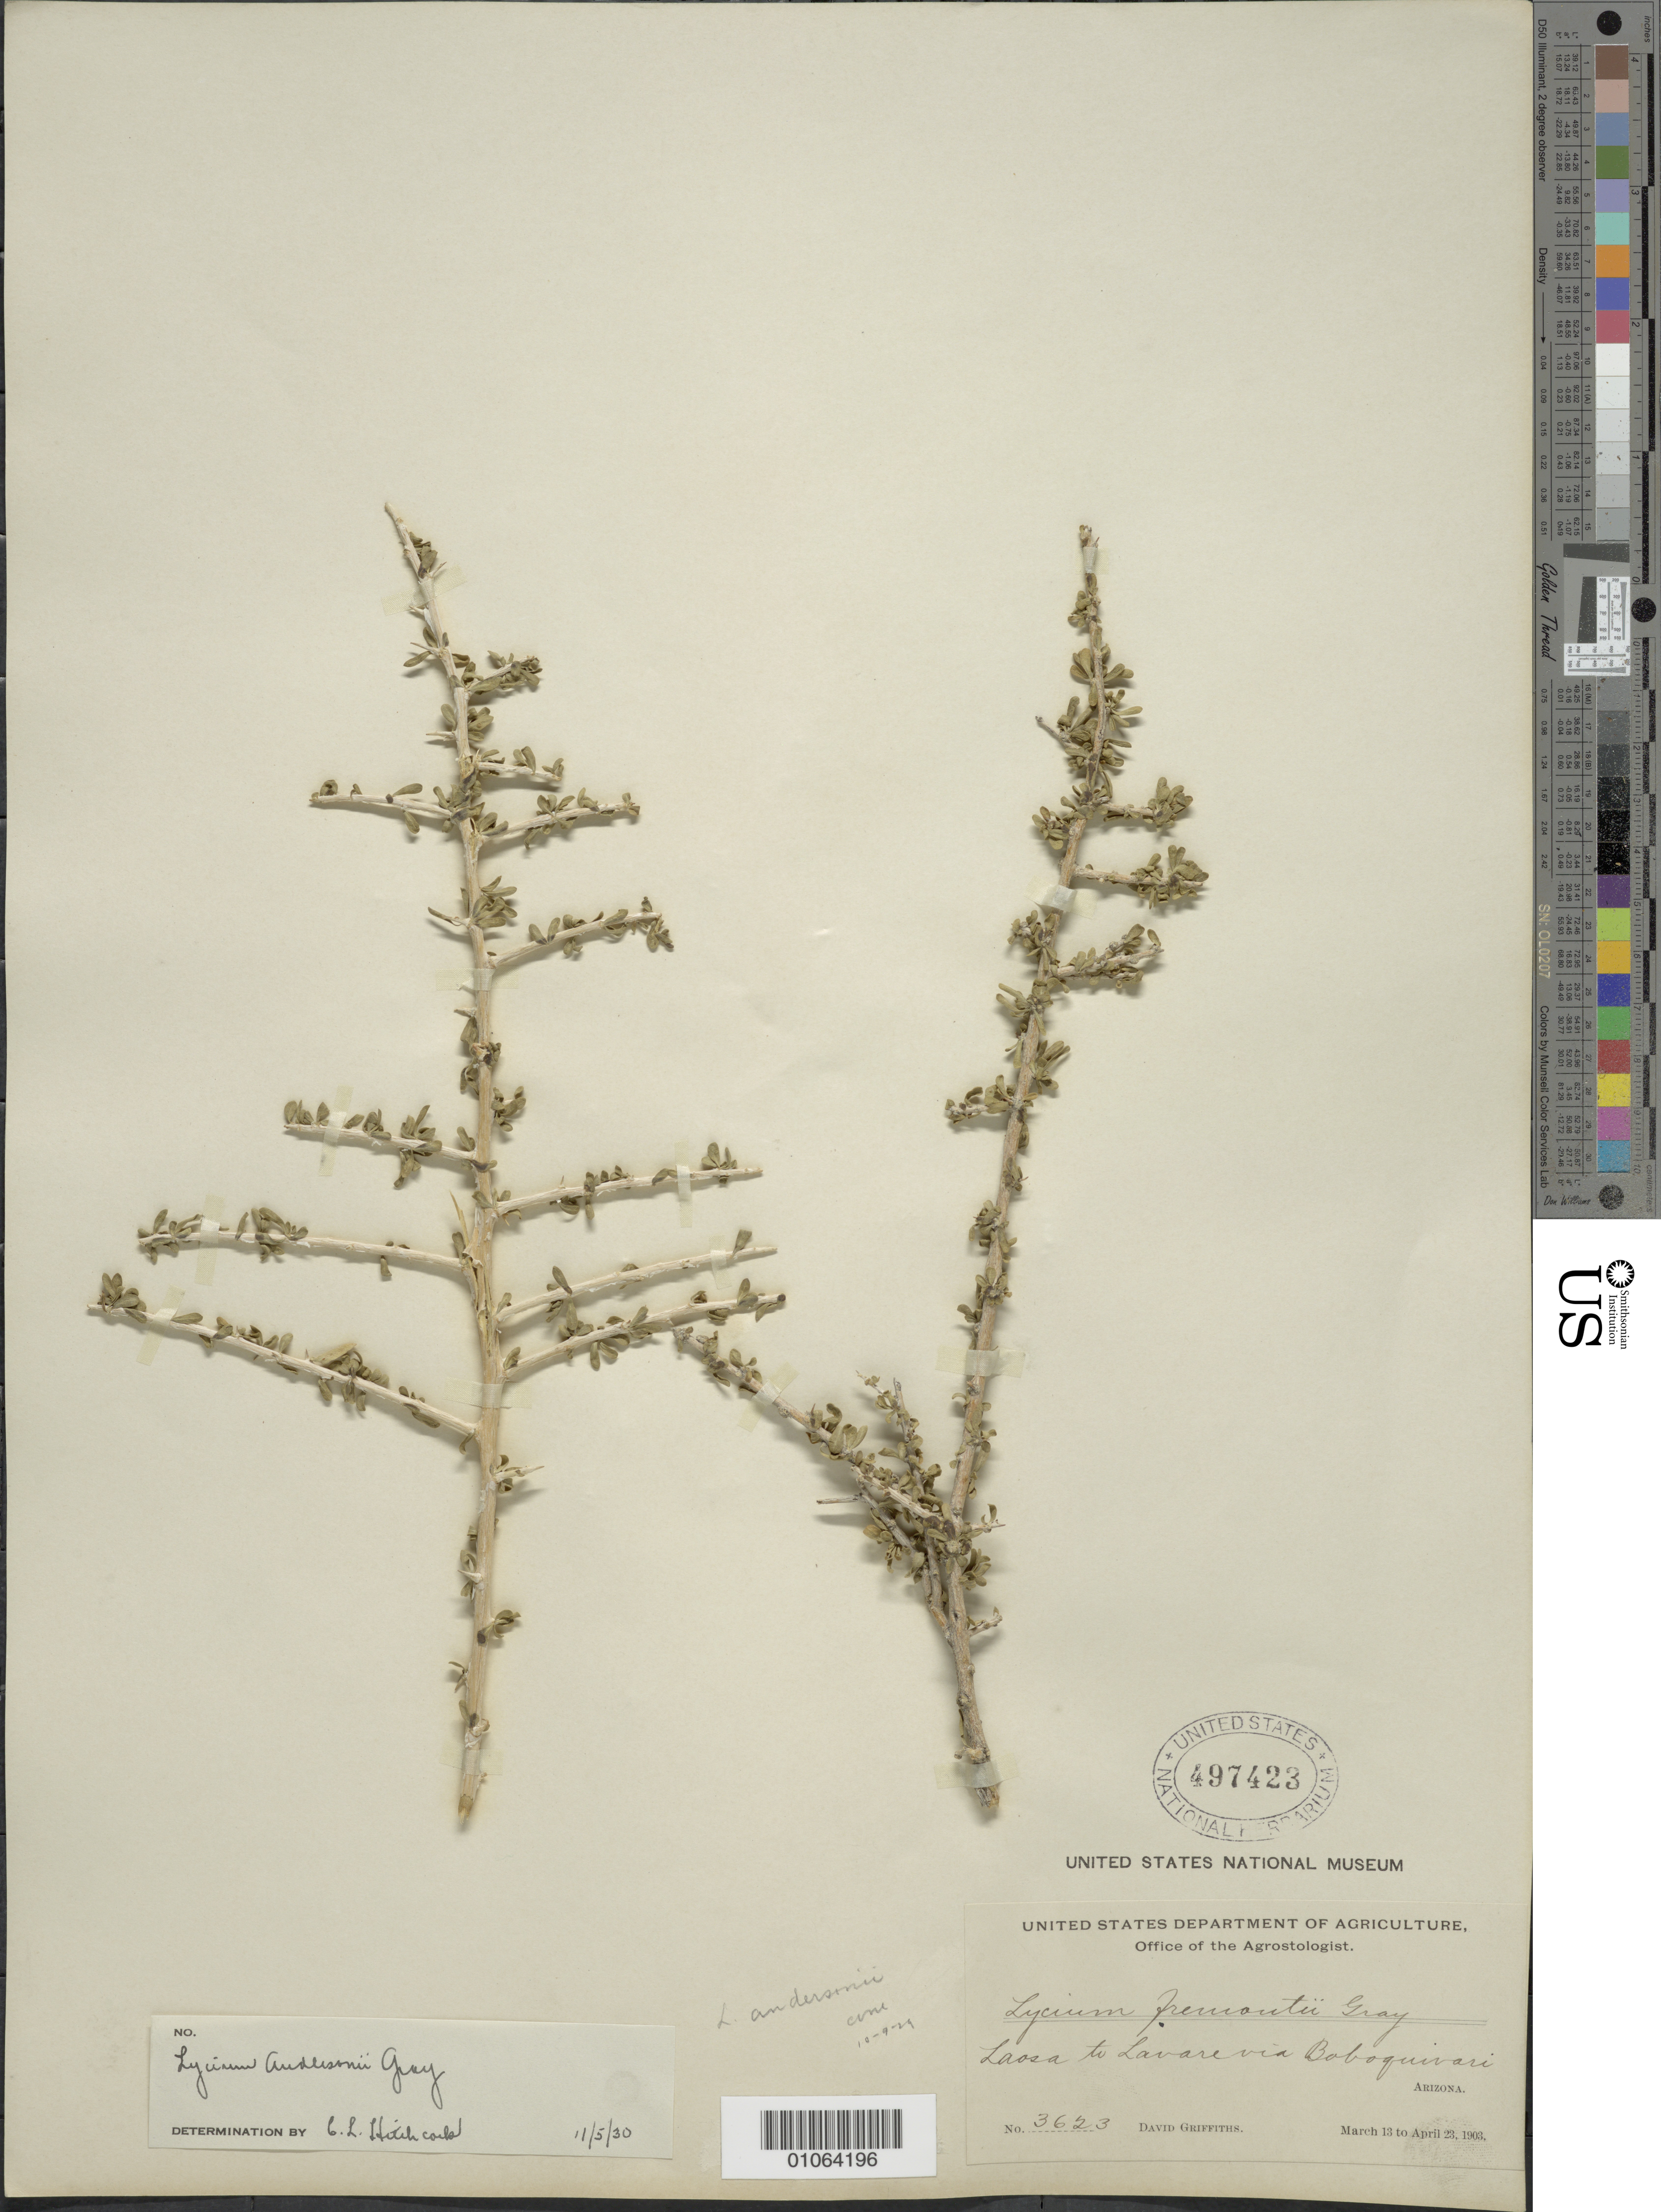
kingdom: Plantae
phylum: Tracheophyta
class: Magnoliopsida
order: Solanales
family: Solanaceae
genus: Lycium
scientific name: Lycium andersonii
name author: A. Gray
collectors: D. Griffiths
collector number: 3623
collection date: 1903-03-13/1903-04-23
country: United States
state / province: Arizona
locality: Laosa to Lavare via Baboquivari.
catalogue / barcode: US 497423